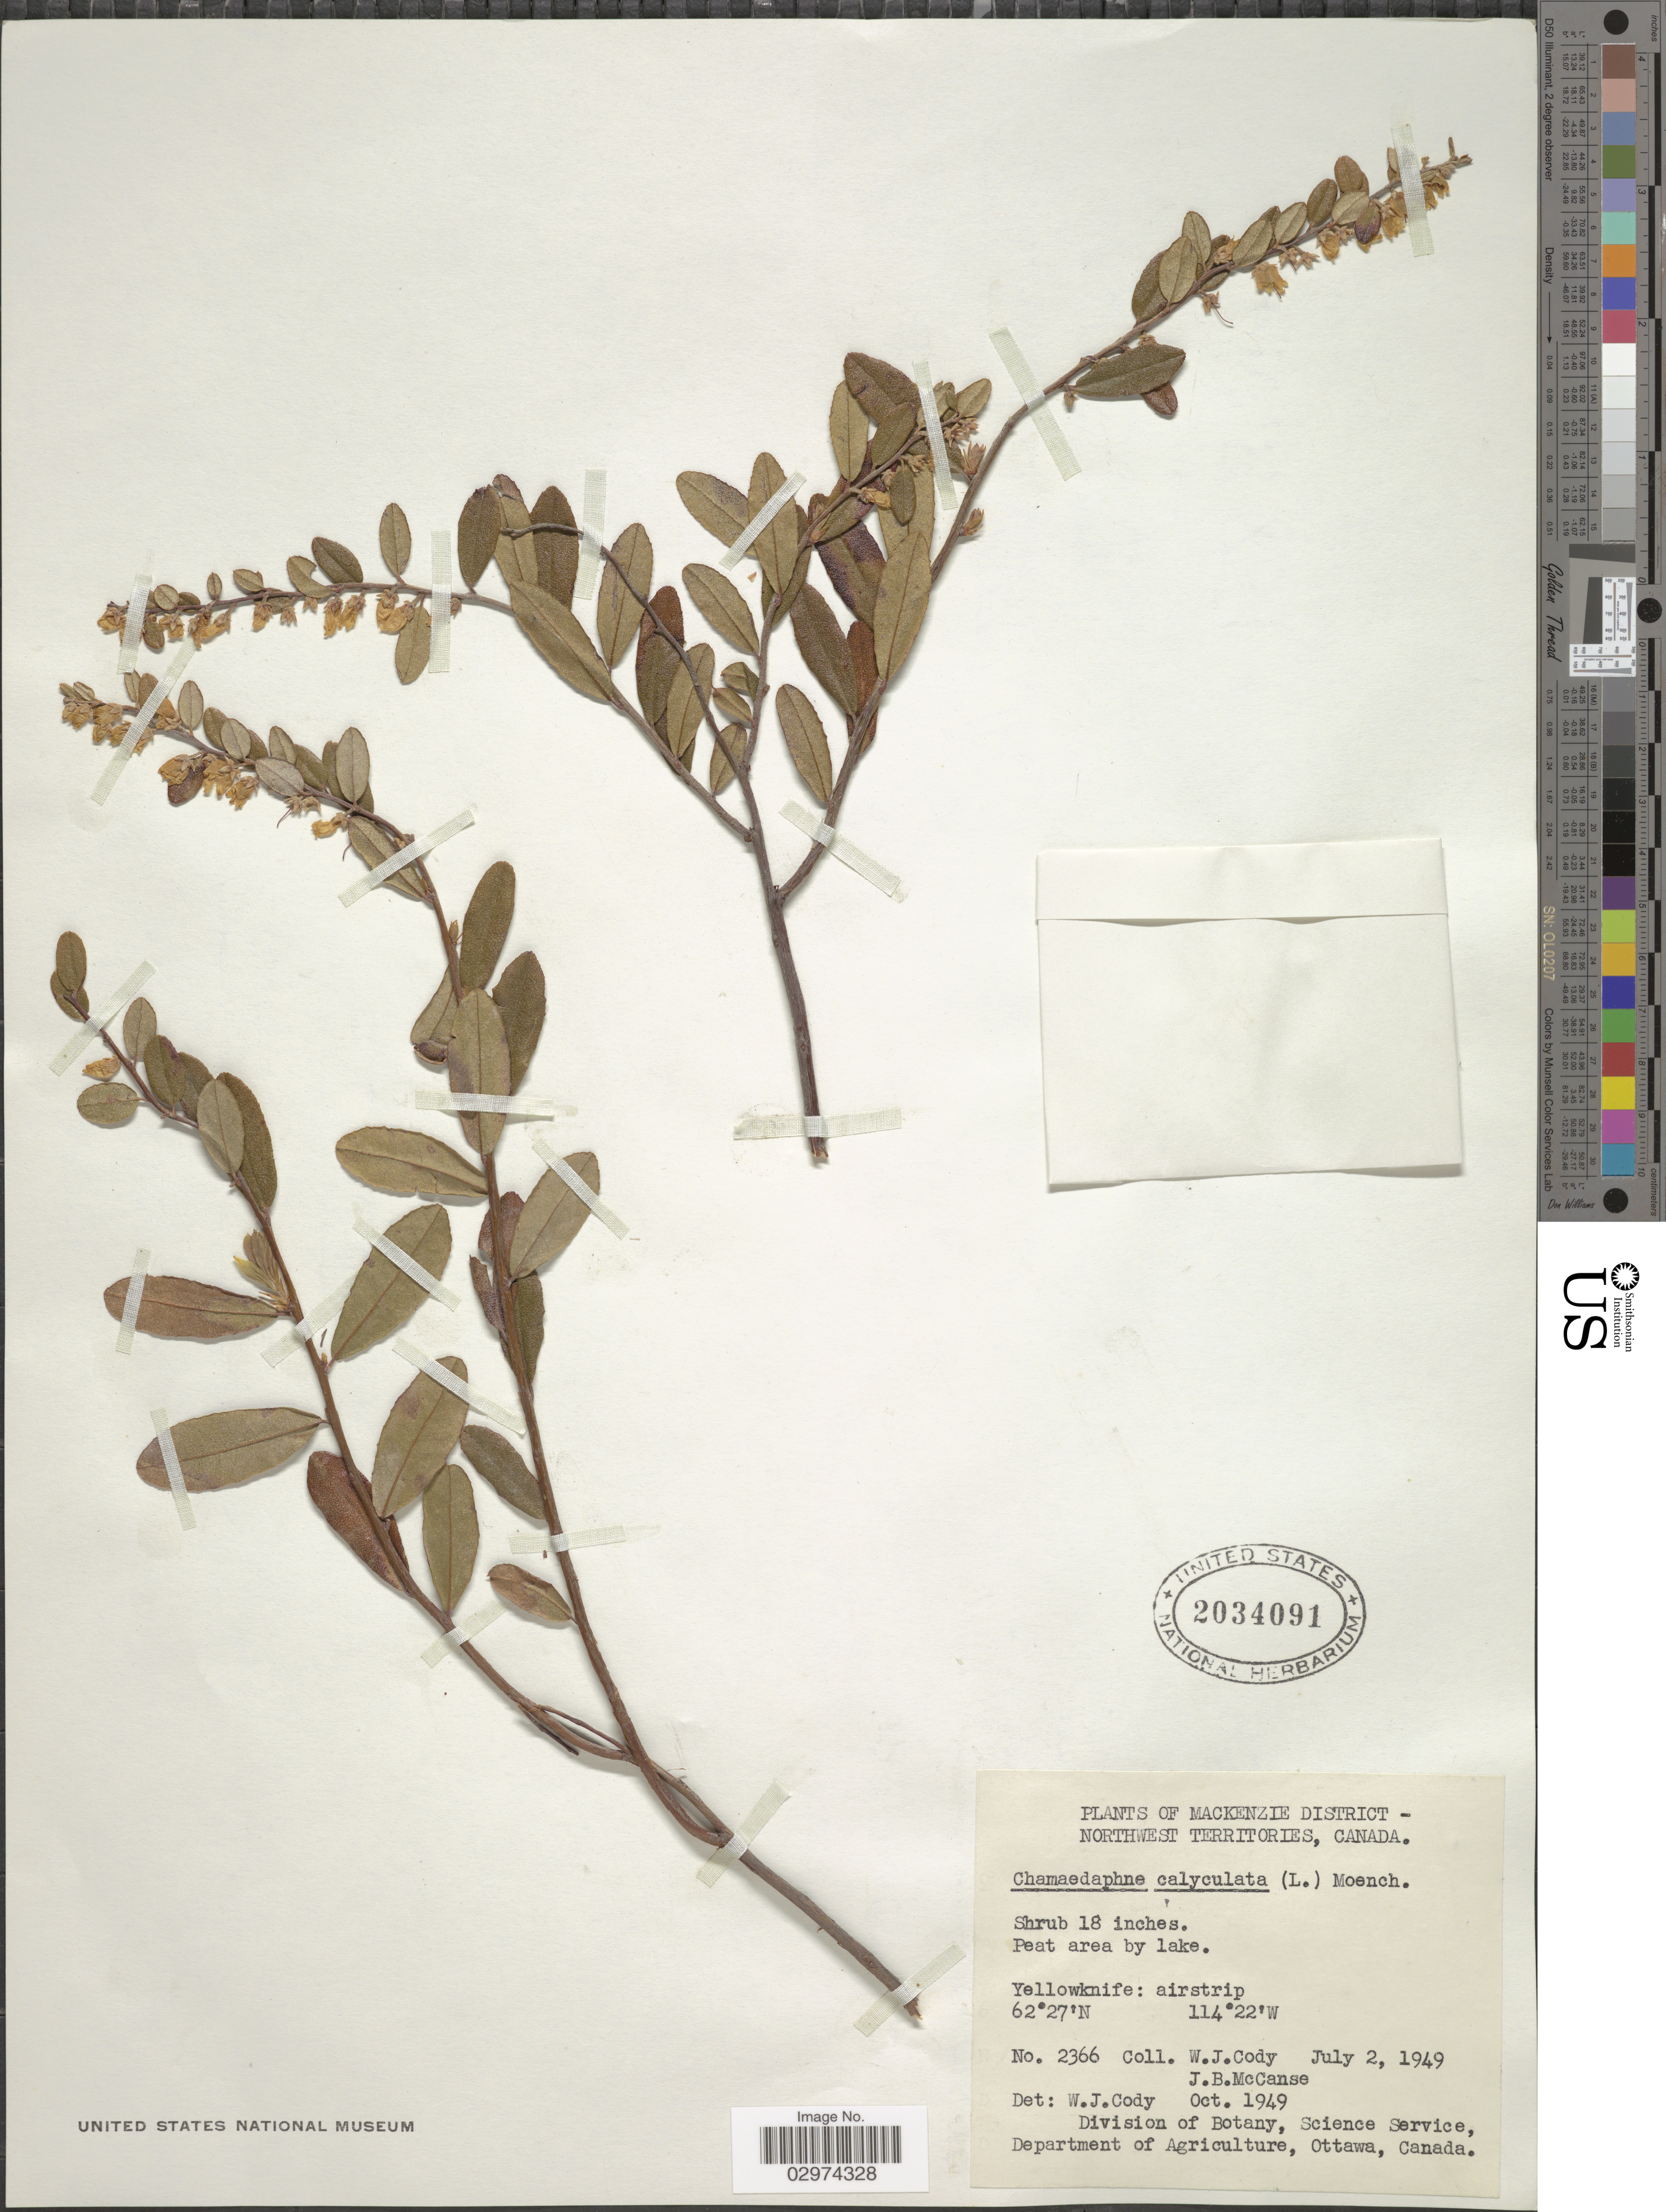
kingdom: Plantae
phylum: Tracheophyta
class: Magnoliopsida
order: Ericales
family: Ericaceae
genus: Chamaedaphne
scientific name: Chamaedaphne calyculata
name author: (L.) Moench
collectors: W. Cody & J. McCanse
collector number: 2366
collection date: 1949-07-02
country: Canada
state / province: Northwest Territories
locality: Mackenzie District. Yellowknife: airstrip.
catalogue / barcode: US 2034091